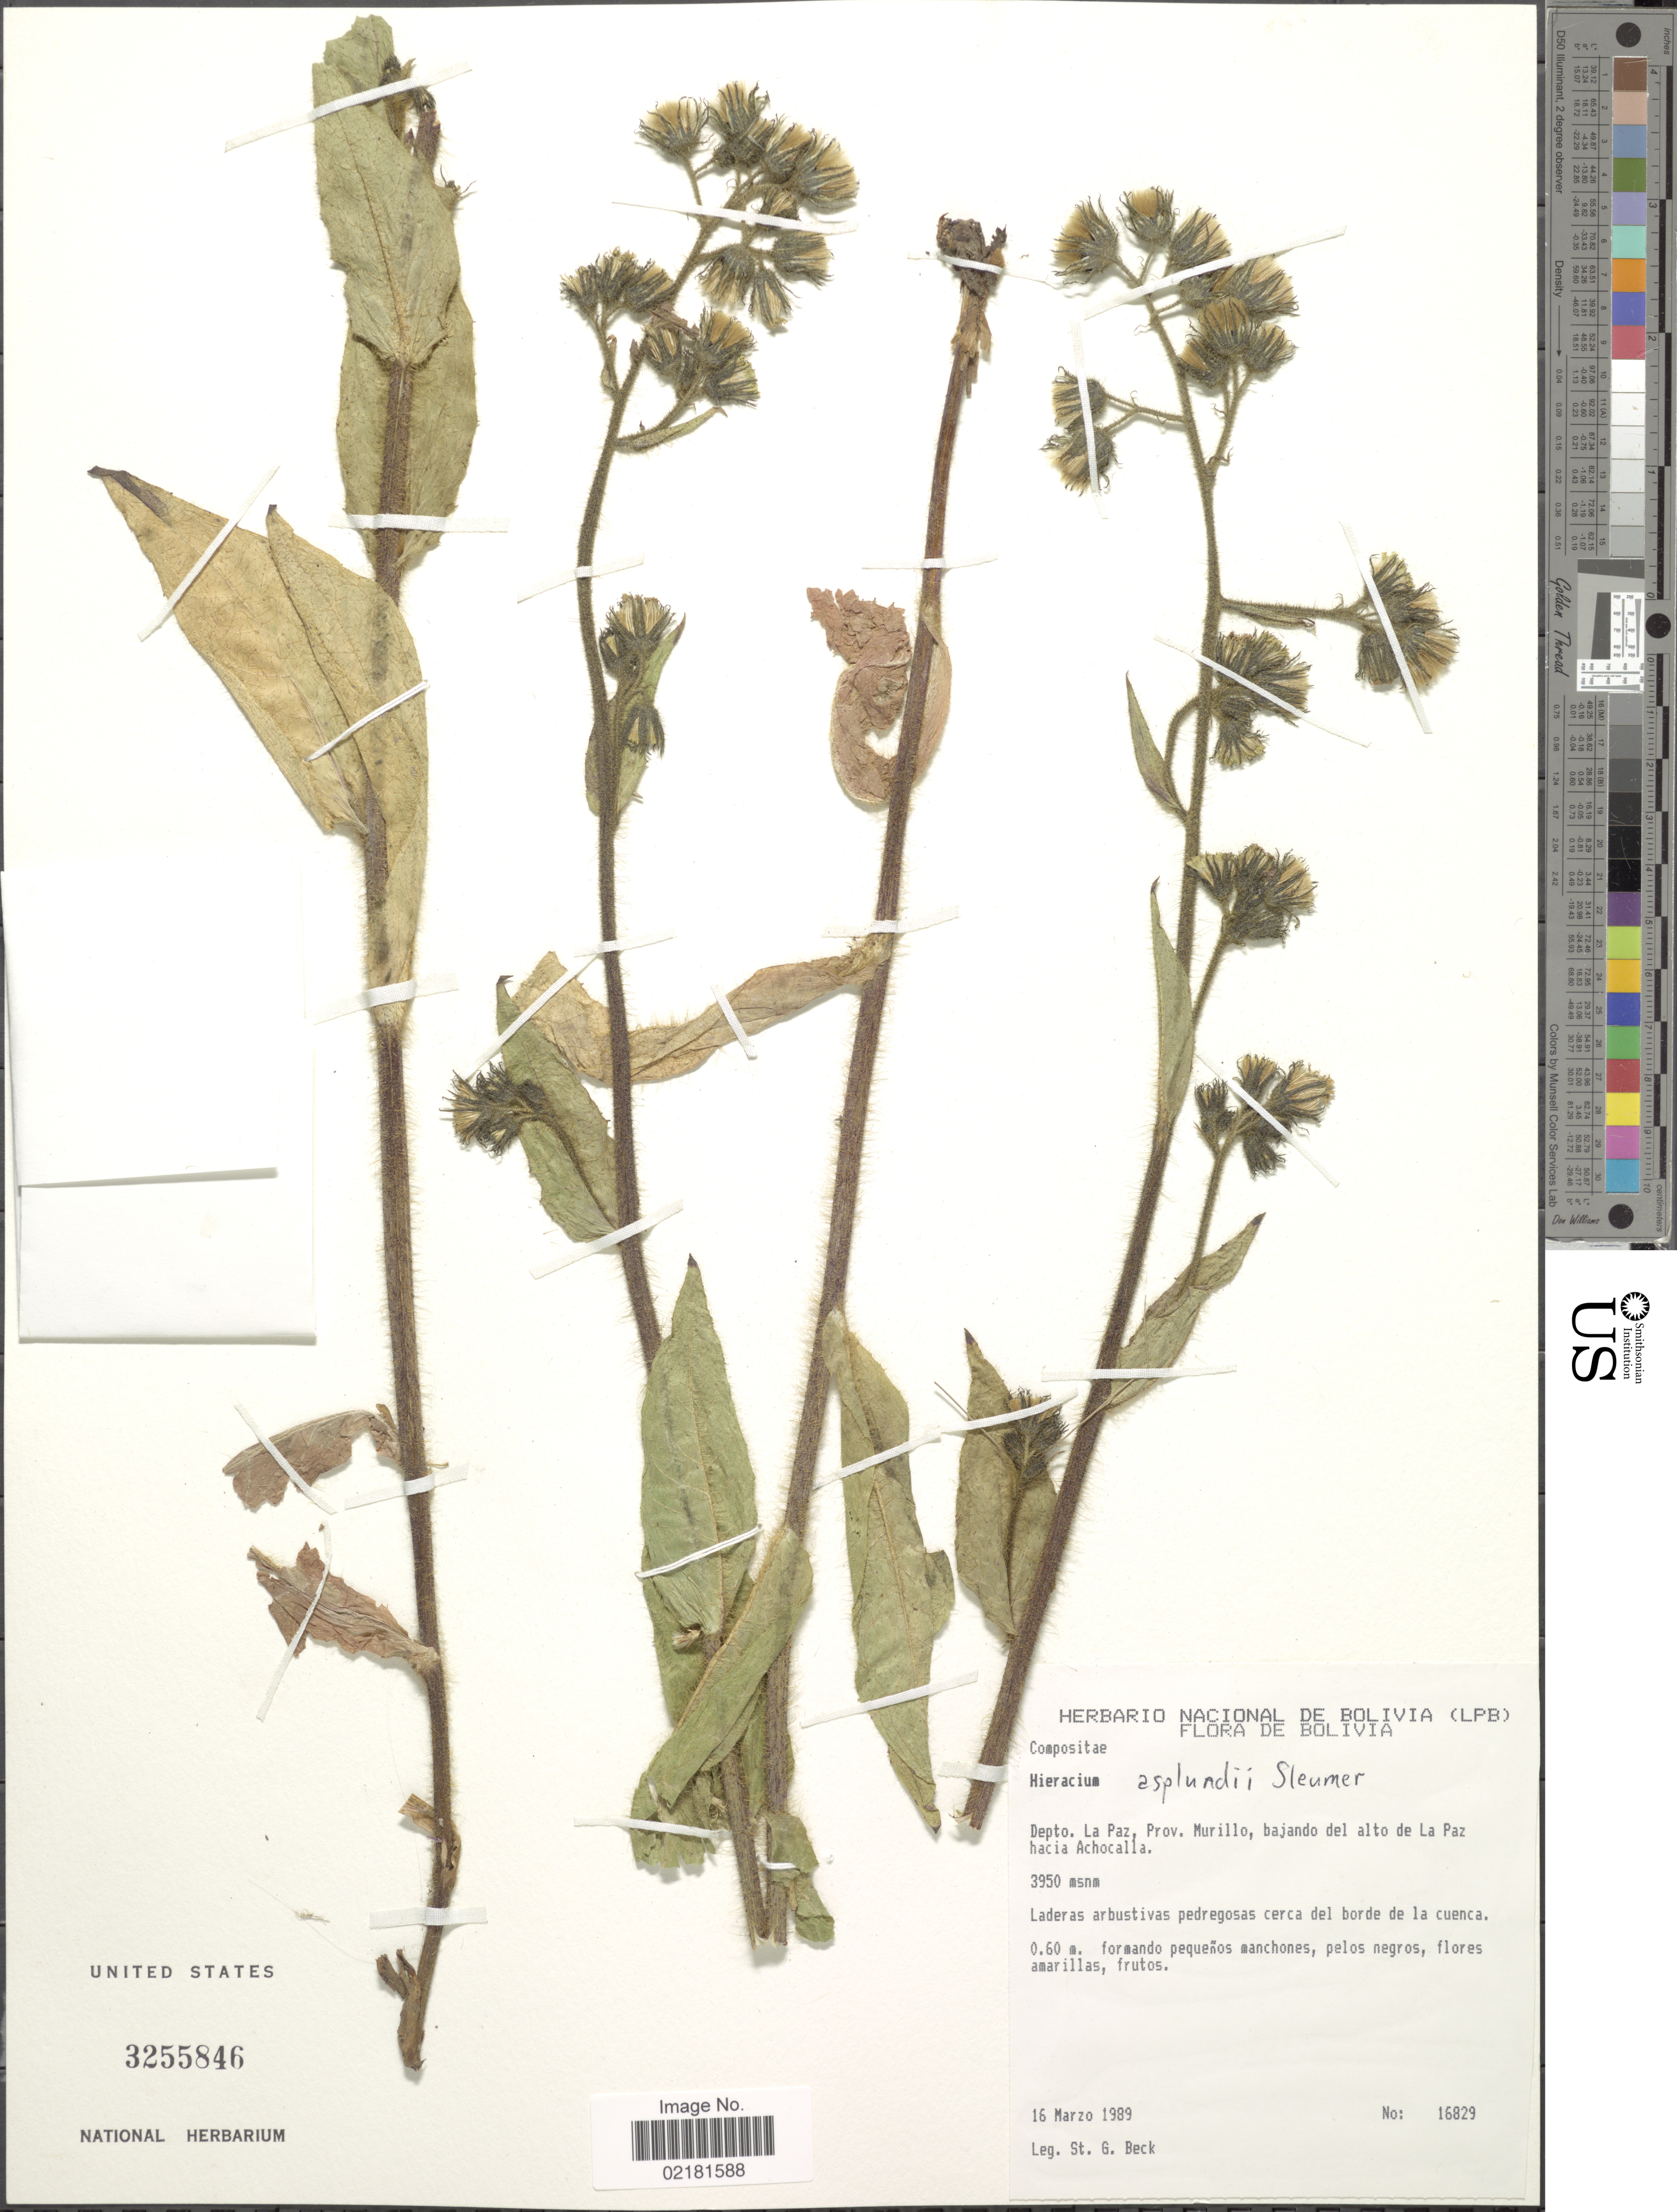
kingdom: Plantae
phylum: Tracheophyta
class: Magnoliopsida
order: Asterales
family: Asteraceae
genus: Hieracium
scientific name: Hieracium asplundii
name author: Sleumer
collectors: S. G. Beck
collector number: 16829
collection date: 1989-03-16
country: Bolivia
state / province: La Paz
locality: Prov. Murillo, bajando del Alto de La Paz hacia Achocalla.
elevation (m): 3950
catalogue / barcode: US 3255846